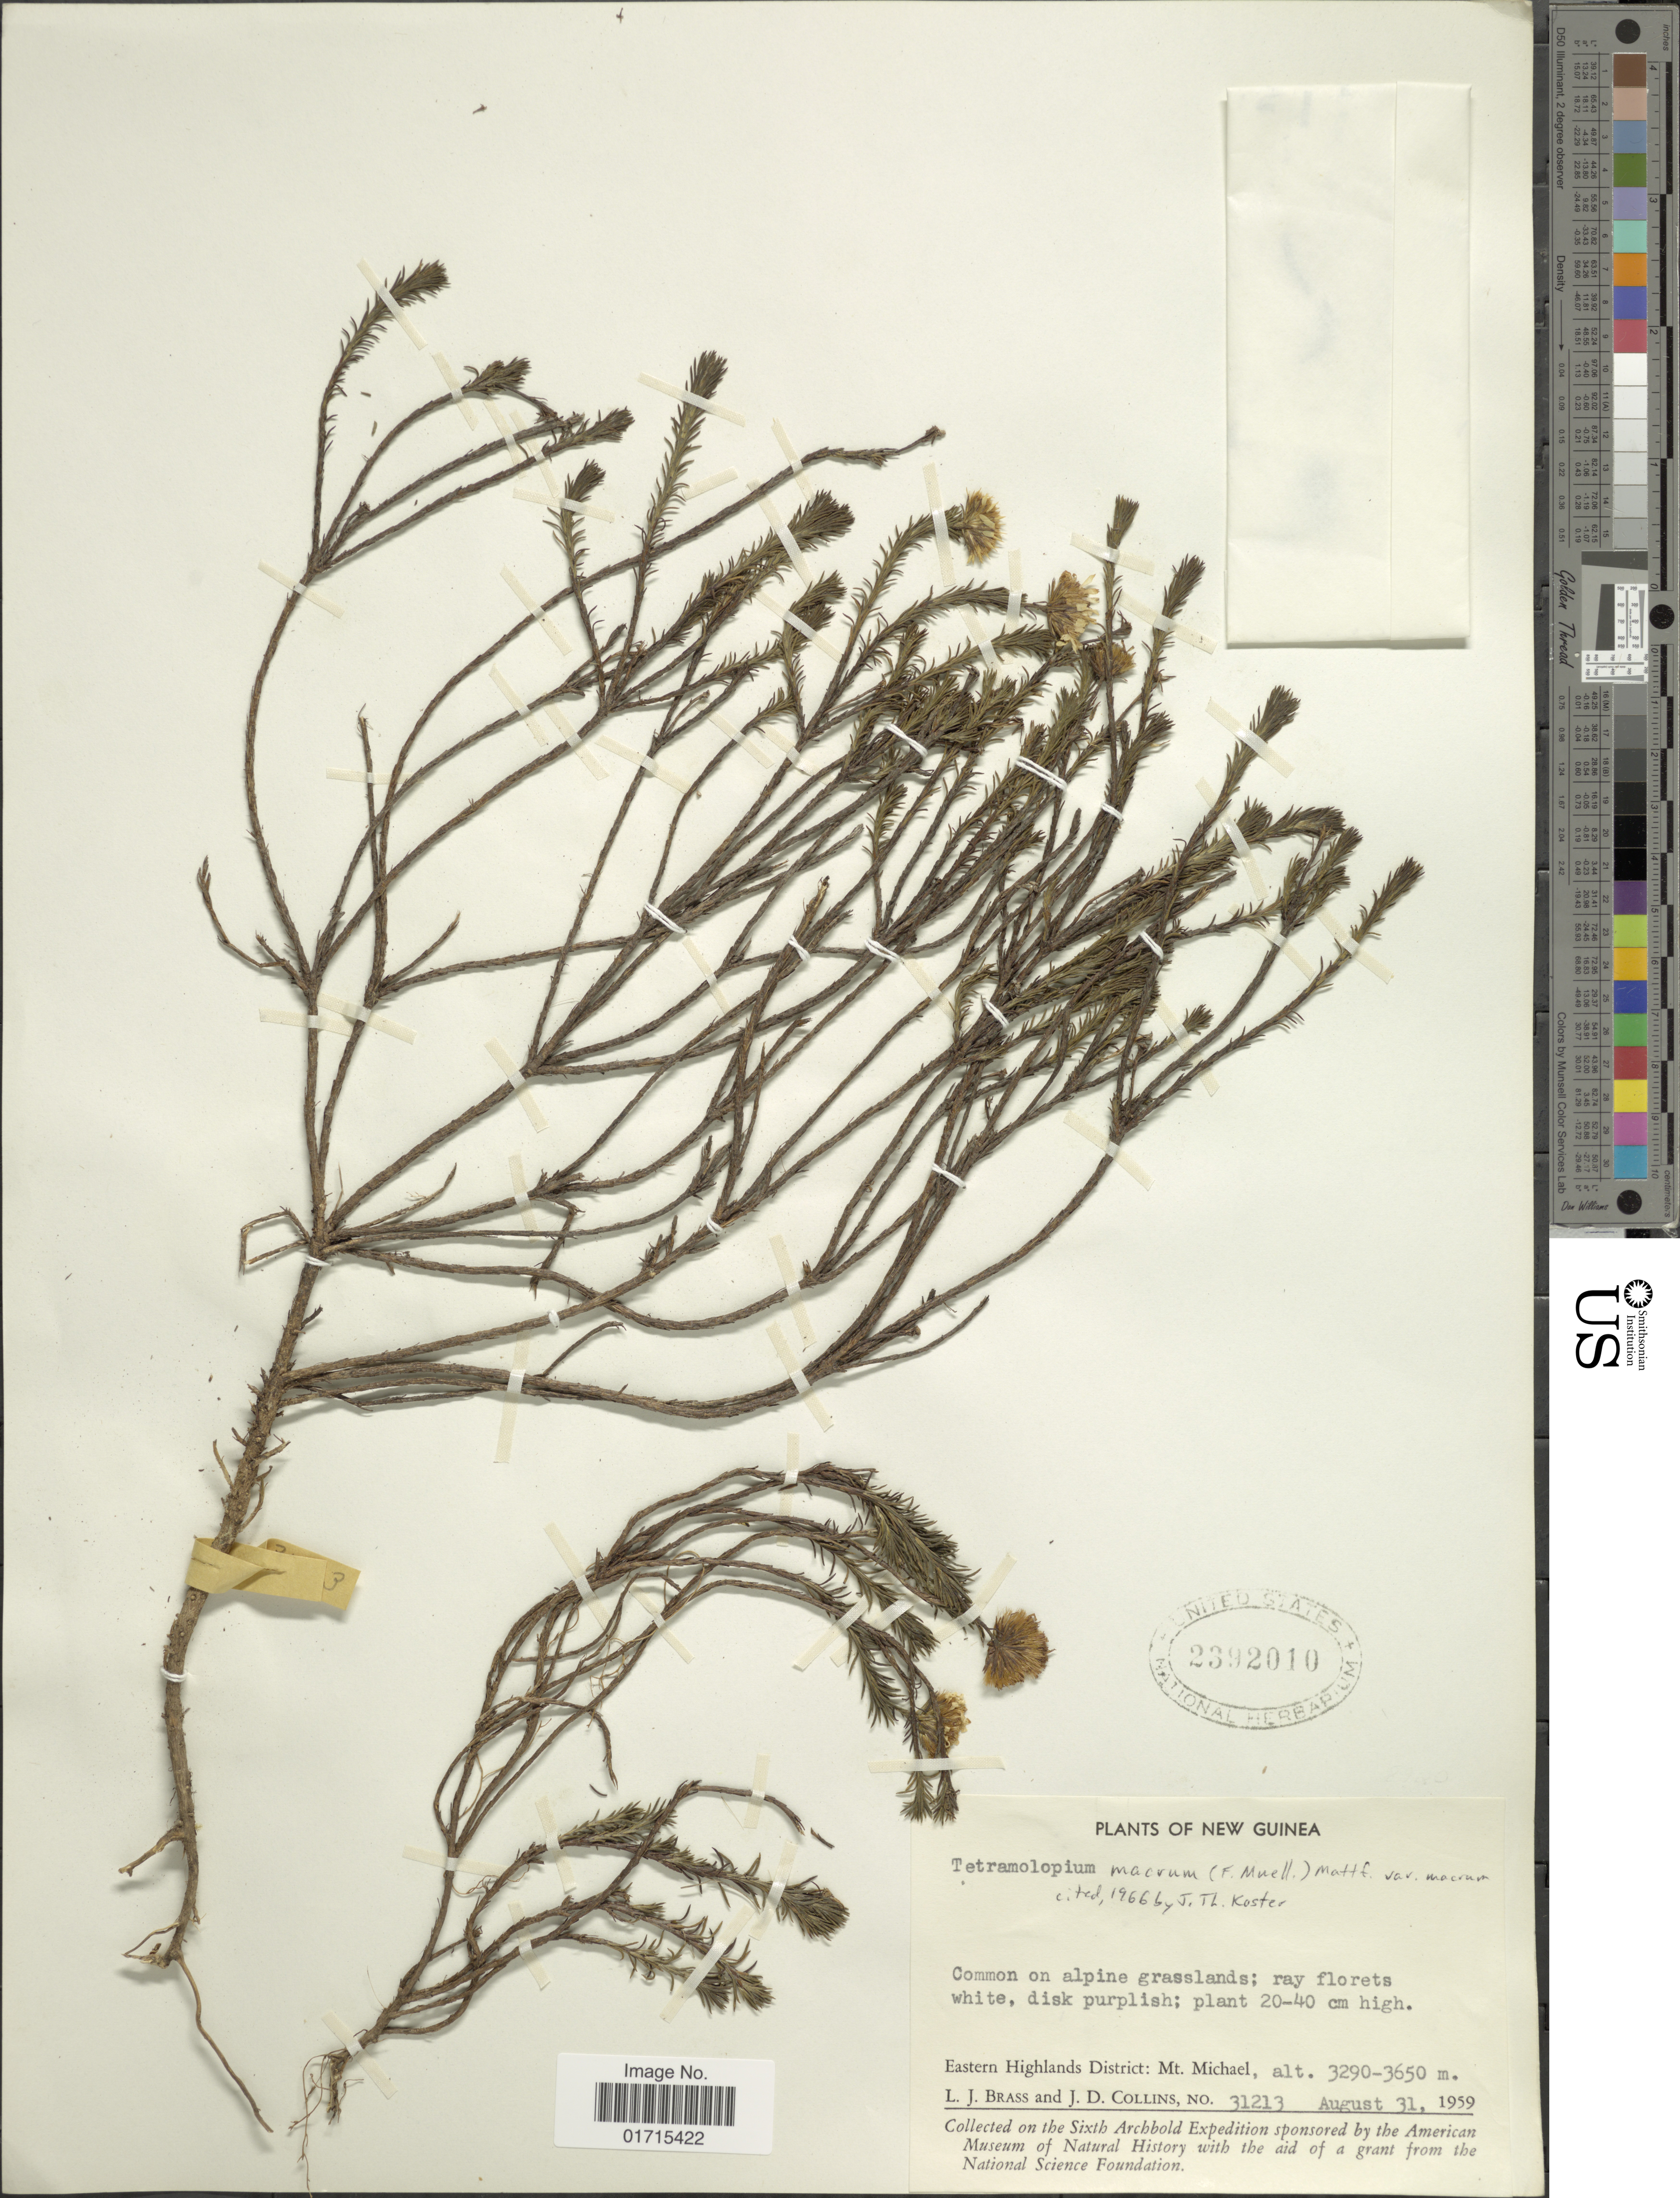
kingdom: Plantae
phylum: Tracheophyta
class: Magnoliopsida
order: Asterales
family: Asteraceae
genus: Tetramolopium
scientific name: Tetramolopium macrum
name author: (F. Muell.) Mattf.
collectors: L. J. Brass & J. Collins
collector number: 31213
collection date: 1959-08-31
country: Papua New Guinea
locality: Eastern Highlands District: Mt. Michael, New Guinea.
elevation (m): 3290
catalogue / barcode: US 2392010